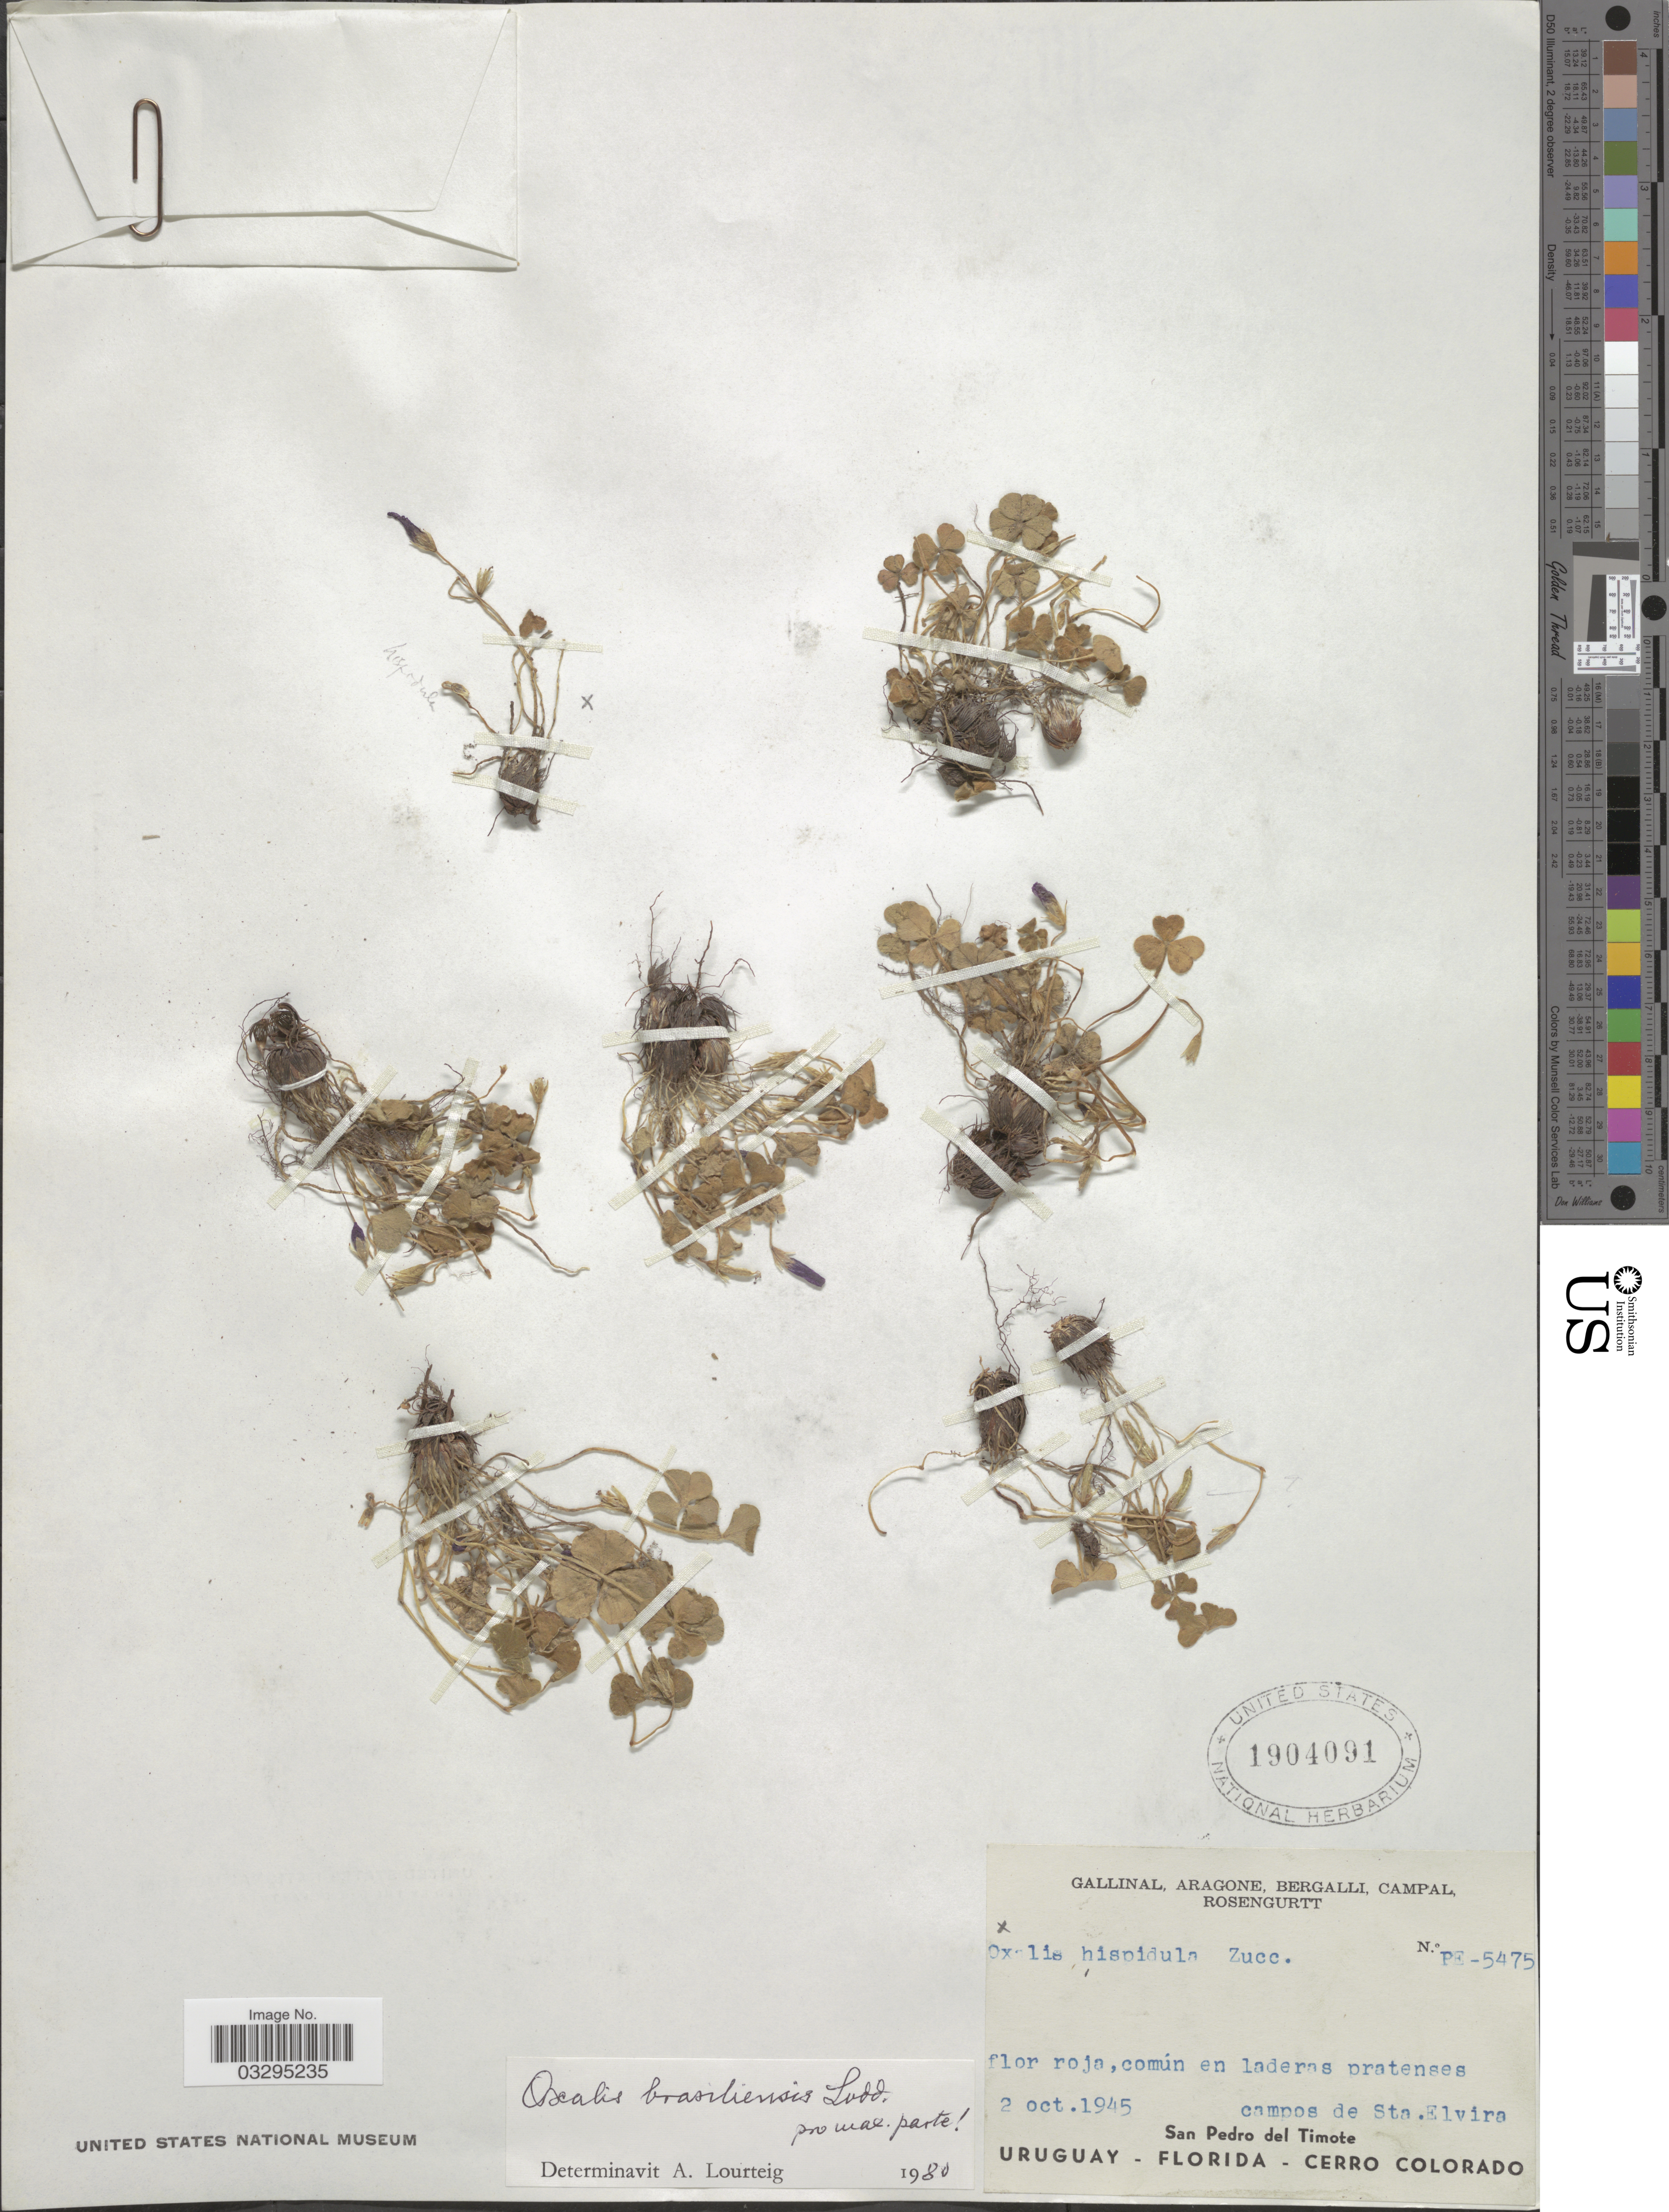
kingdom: Plantae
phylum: Tracheophyta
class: Magnoliopsida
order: Oxalidales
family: Oxalidaceae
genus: Oxalis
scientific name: Oxalis brasiliensis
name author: G. Lodd.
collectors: -. Gallinal, -- Aragone, -- Bergalli, -- Campal & Rosengurtt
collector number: PE-5475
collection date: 1945-10-02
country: Uruguay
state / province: Florida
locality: Campos de Sta.Elvira. San Pedro del Timote. Cerro Colorado.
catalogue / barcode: US 1904091